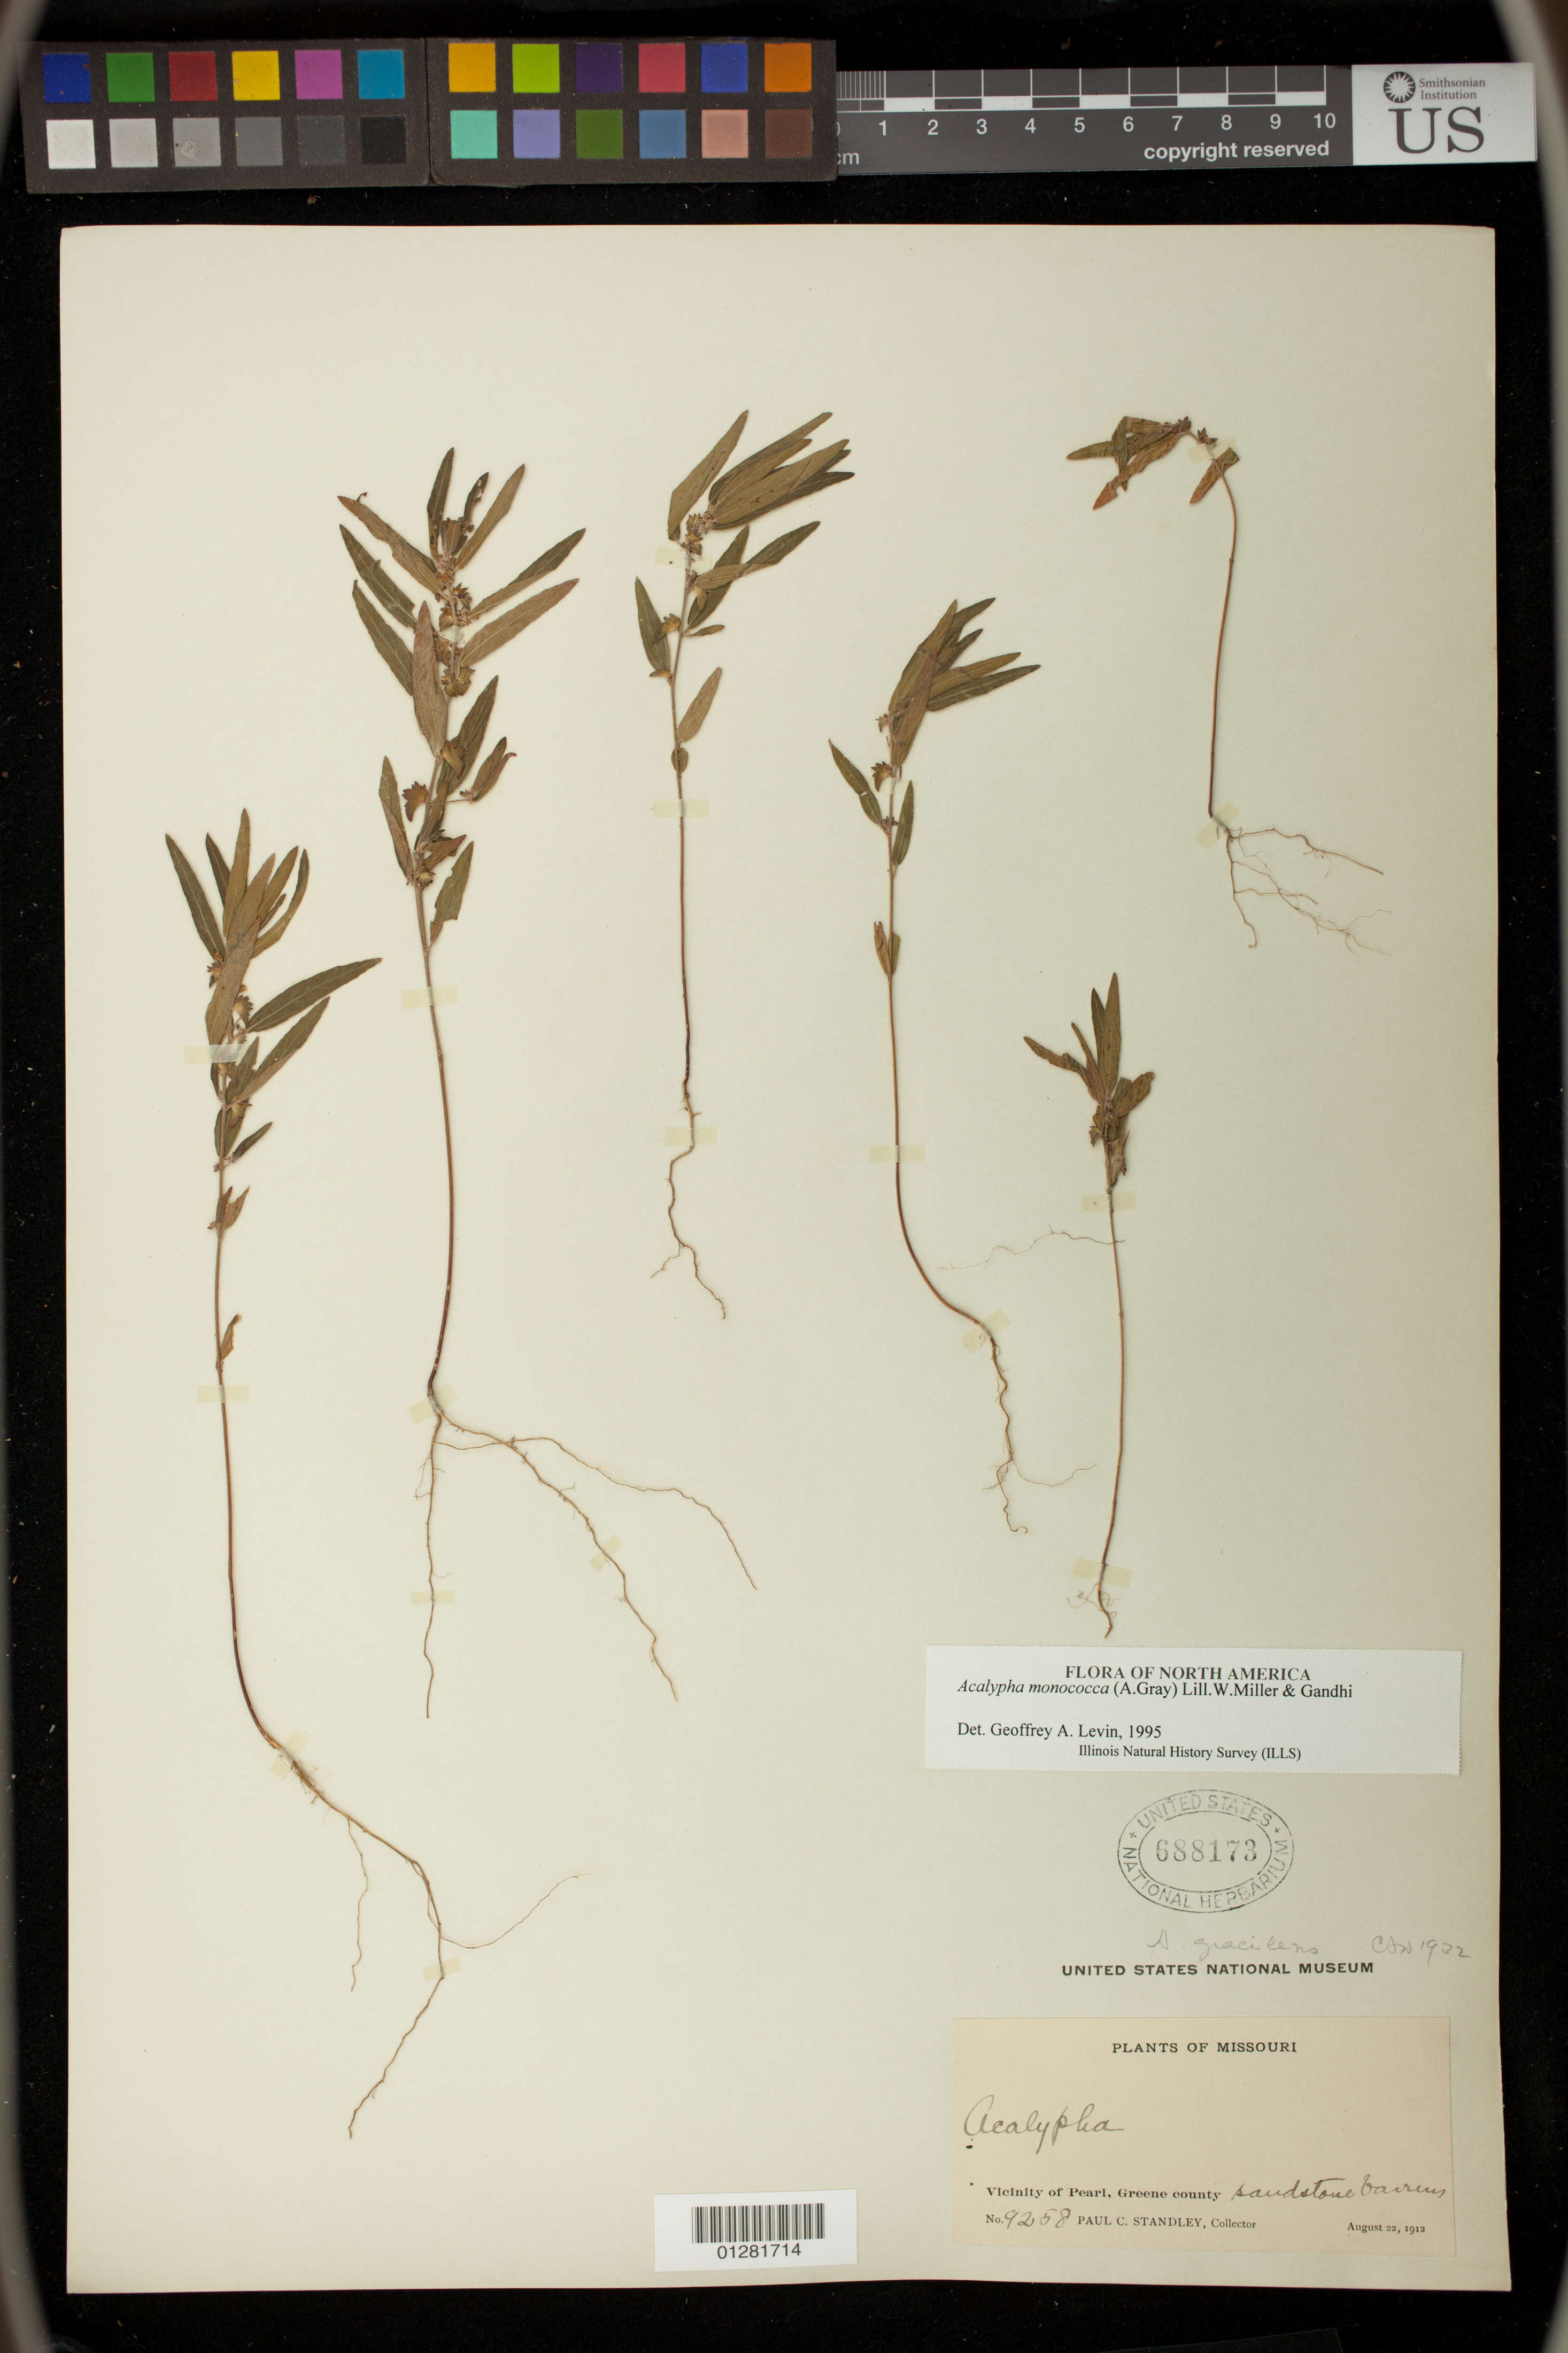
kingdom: Plantae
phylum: Tracheophyta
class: Magnoliopsida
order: Malpighiales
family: Euphorbiaceae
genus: Acalypha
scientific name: Acalypha monococca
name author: (Englem. ex A. Gray) Gandhi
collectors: P. C. Standley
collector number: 9258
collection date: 1912-08-22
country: United States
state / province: Missouri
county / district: Greene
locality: Vicinity of Pearl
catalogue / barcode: US 688173